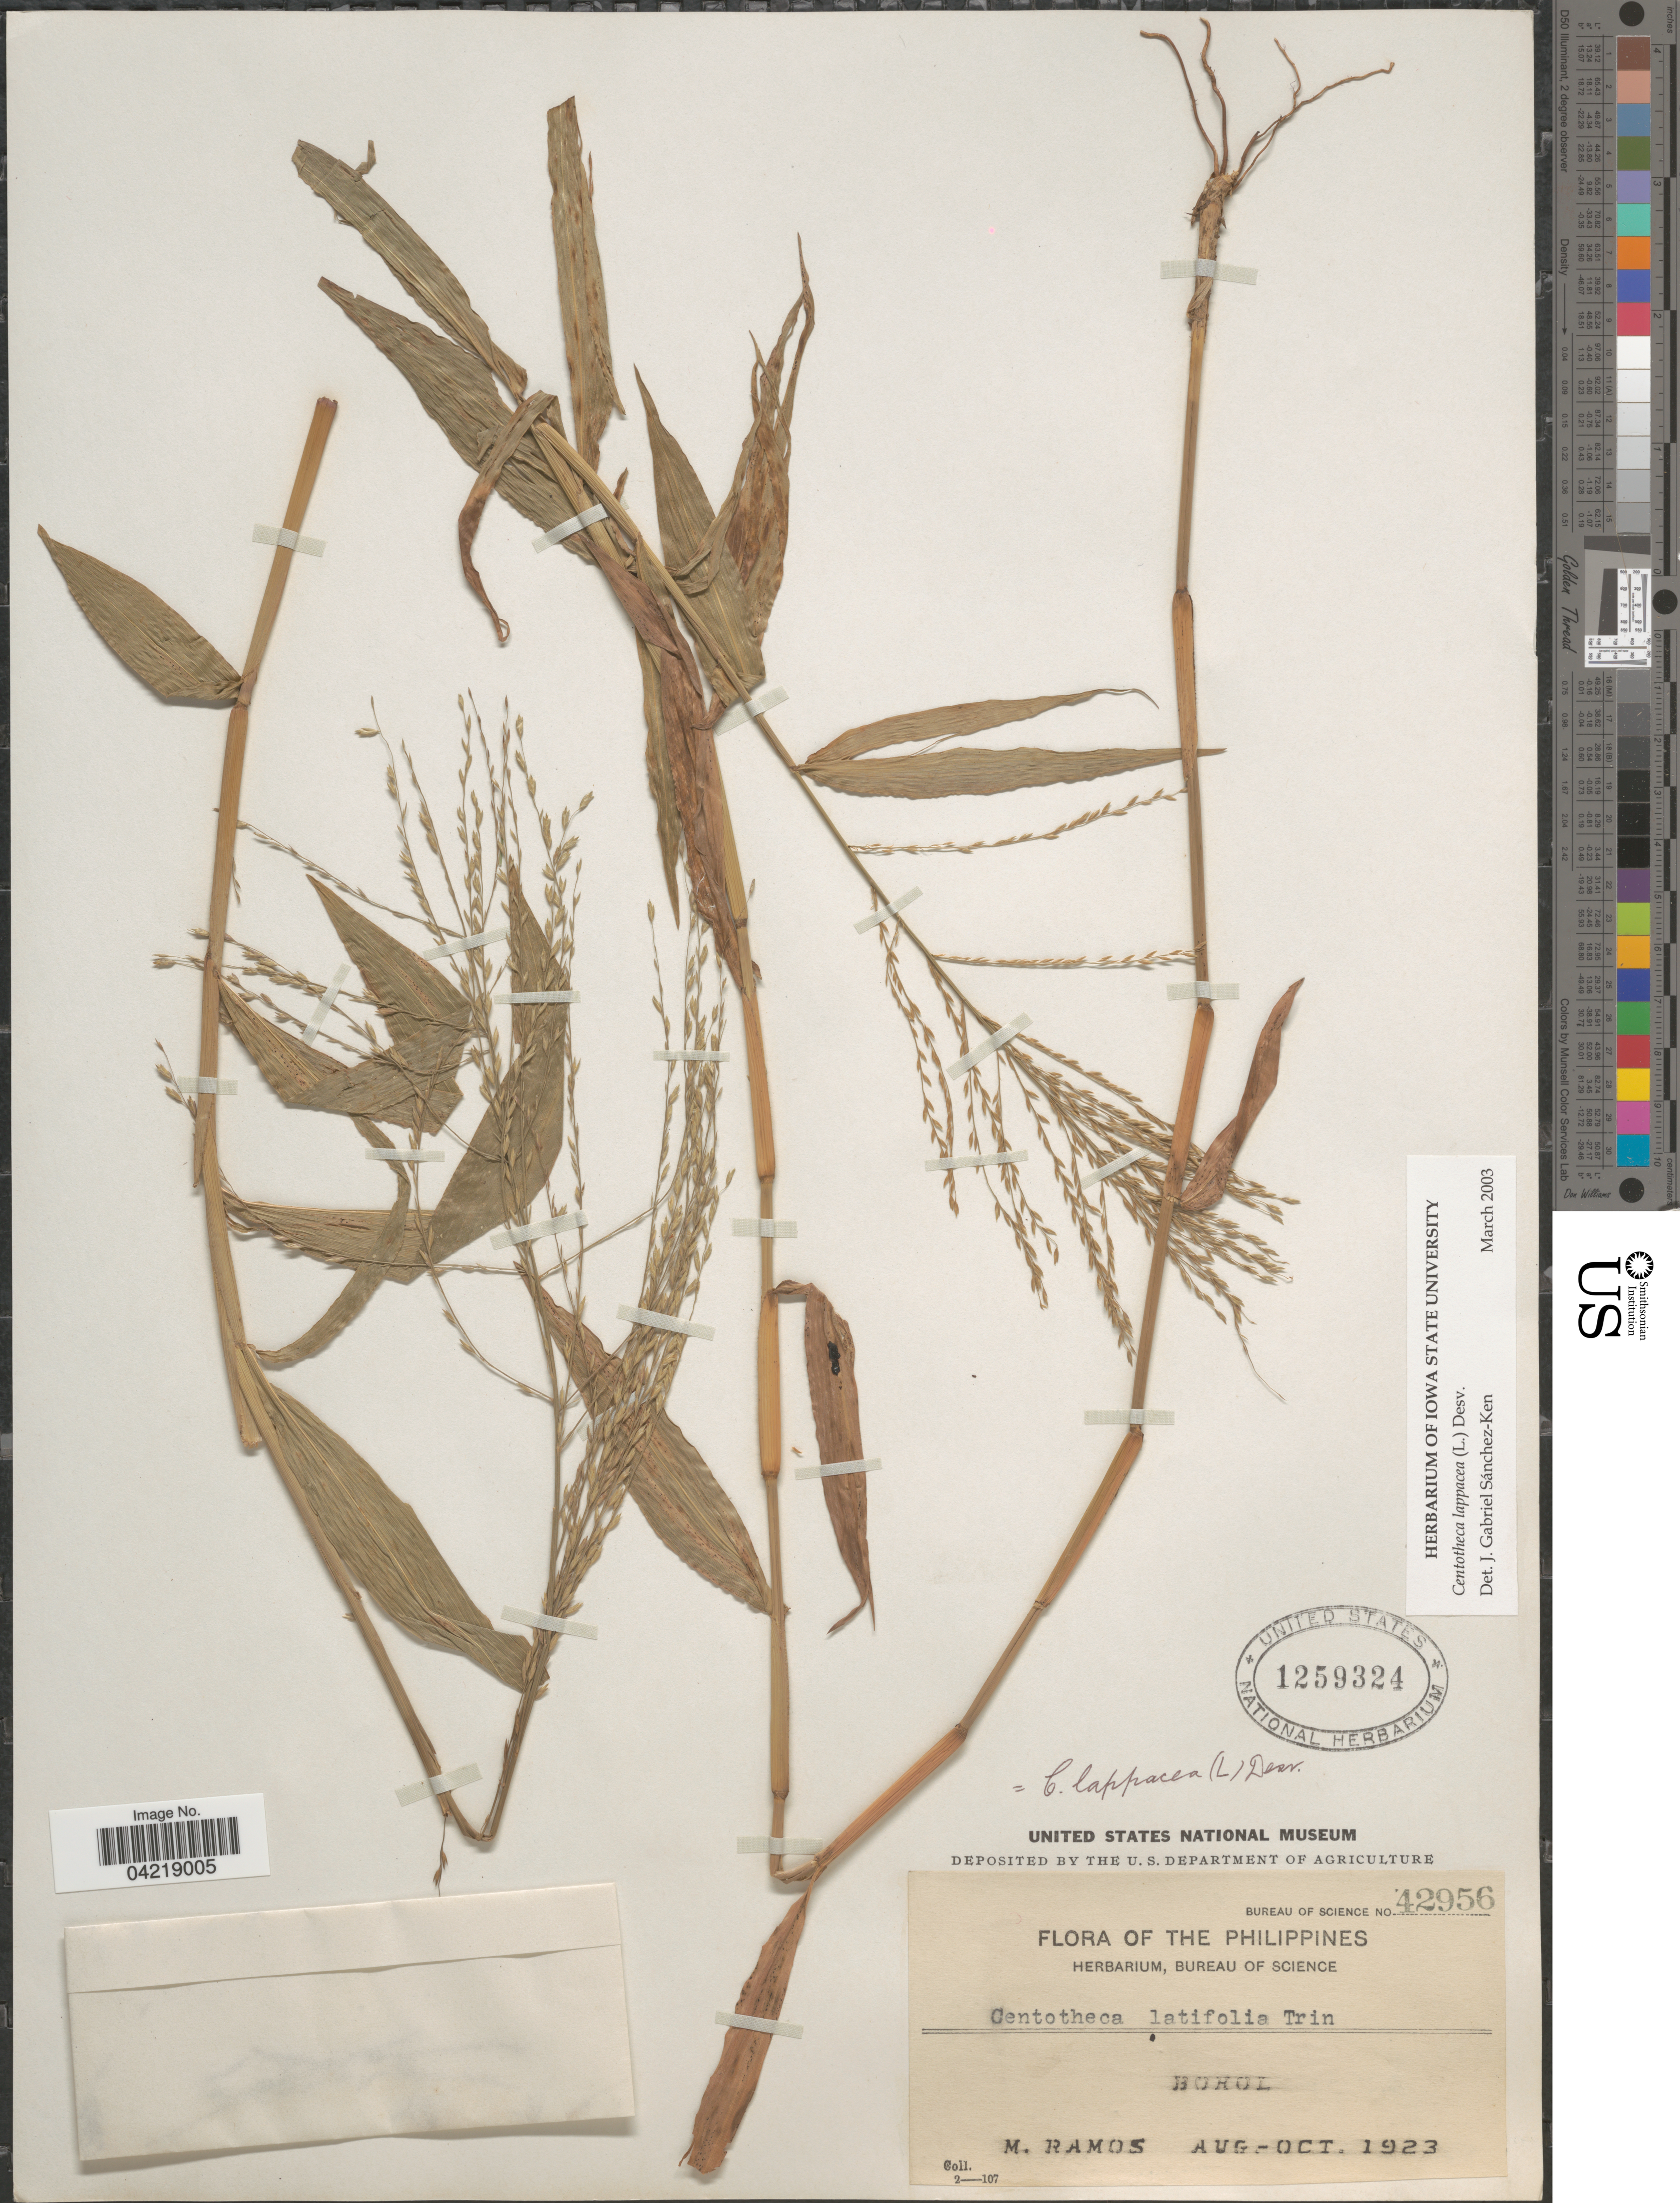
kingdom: Plantae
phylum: Tracheophyta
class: Liliopsida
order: Poales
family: Poaceae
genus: Centotheca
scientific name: Centotheca lappacea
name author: (L.) Desv.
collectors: M. Ramos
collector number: Bureau of Science 42956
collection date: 1923-08/1923-10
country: Philippines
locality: Borol.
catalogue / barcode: US 1259324